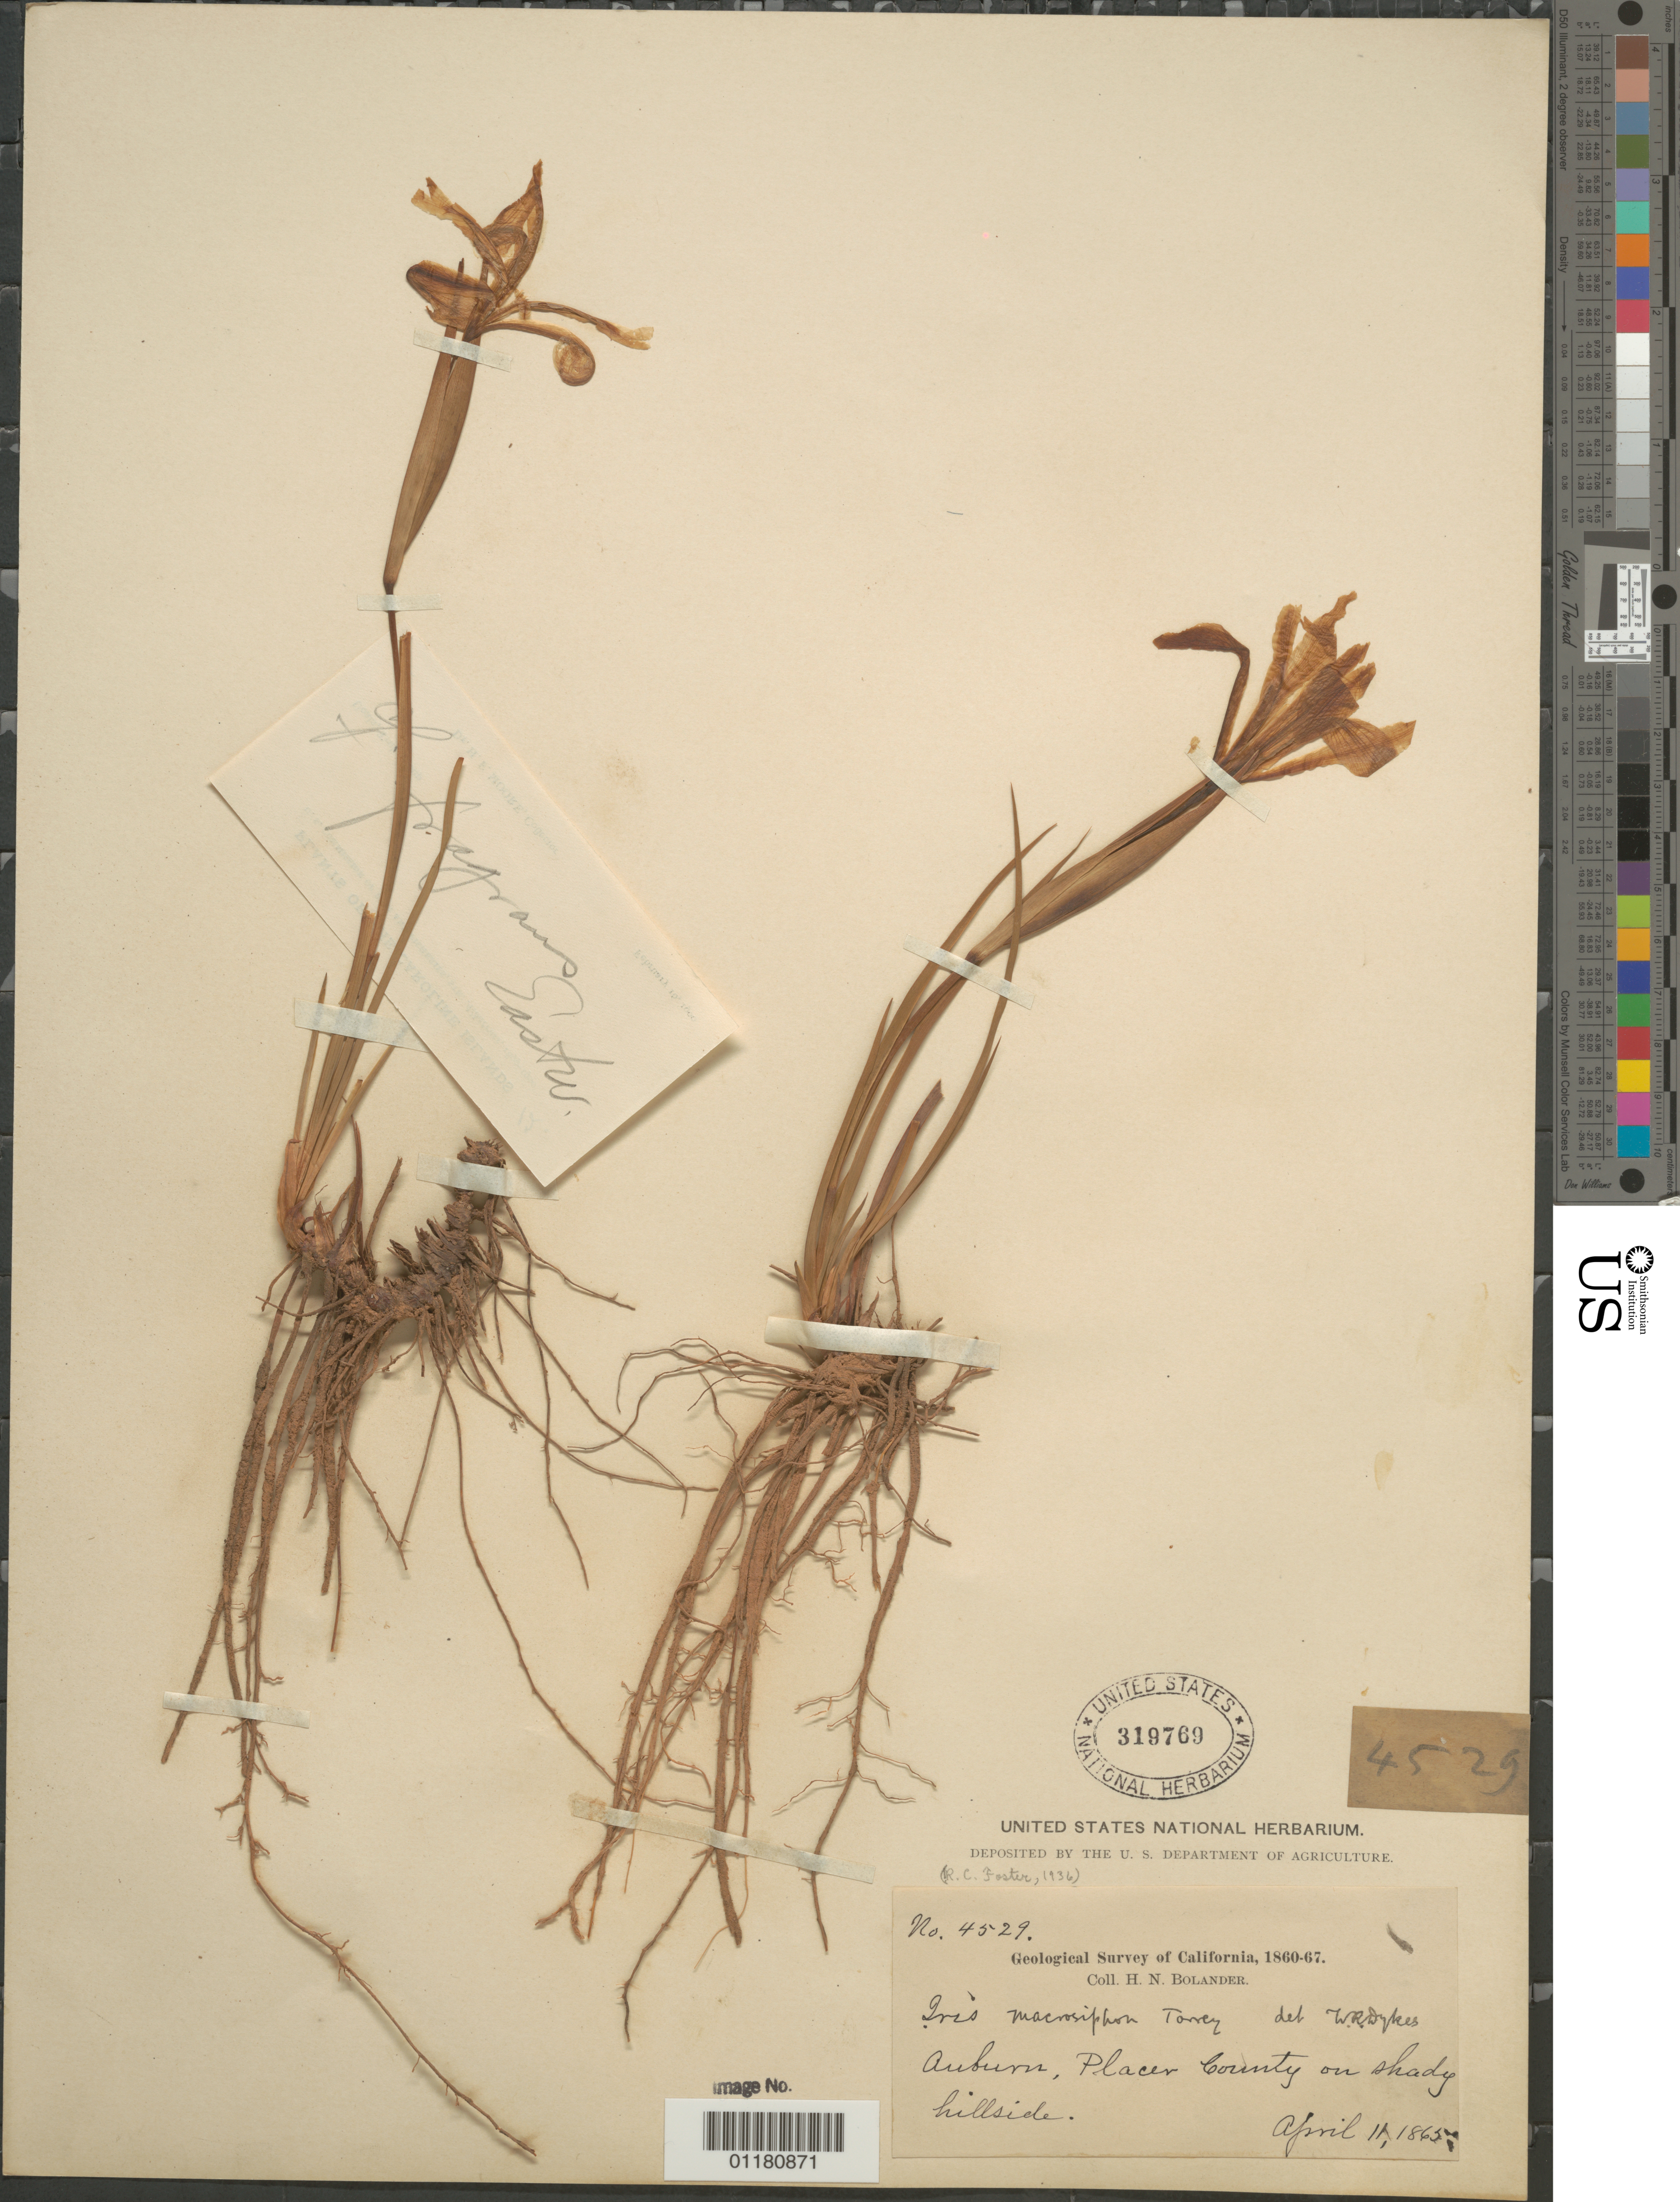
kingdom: Plantae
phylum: Tracheophyta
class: Liliopsida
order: Asparagales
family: Iridaceae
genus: Iris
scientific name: Iris macrosiphon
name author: Torr.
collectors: H. Bolander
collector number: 4529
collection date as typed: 11 Apr 1865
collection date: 1865-04-11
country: United States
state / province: California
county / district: Placer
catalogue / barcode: US 319769